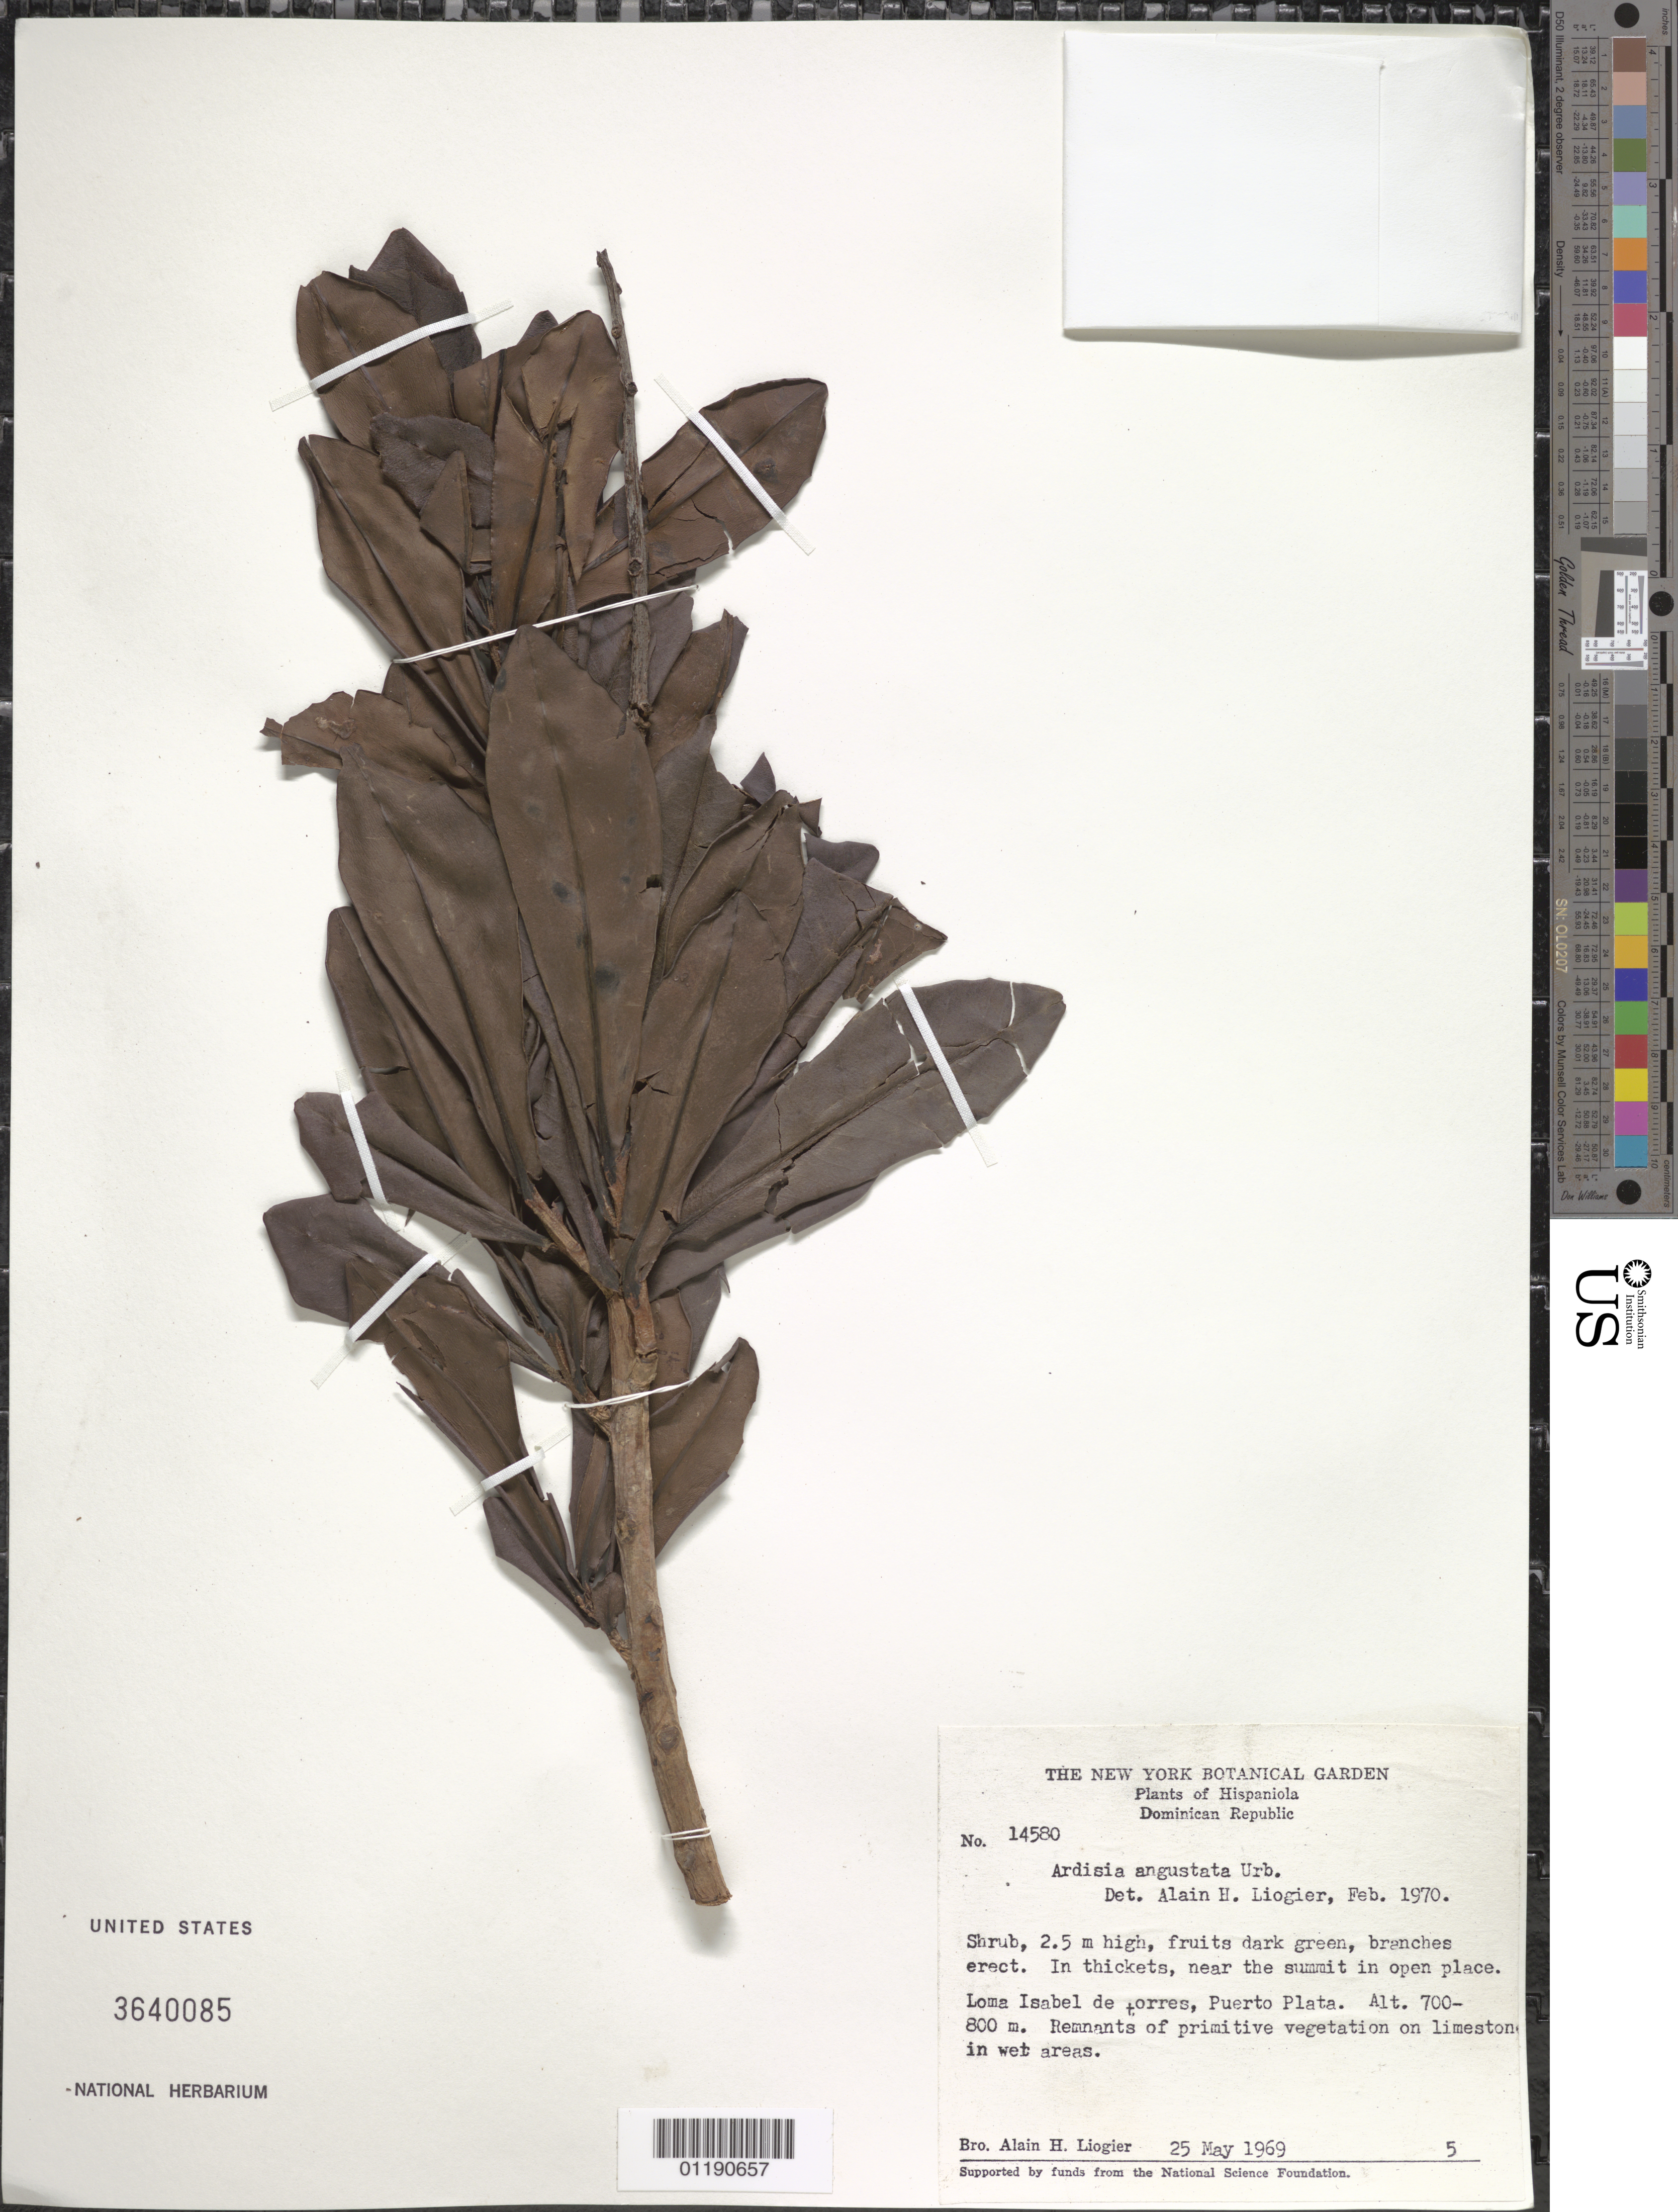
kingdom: Plantae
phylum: Tracheophyta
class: Magnoliopsida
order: Ericales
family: Primulaceae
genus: Ardisia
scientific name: Ardisia angustata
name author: Urb.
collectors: A. H. Liogier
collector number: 14580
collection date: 1969-05-25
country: Dominican Republic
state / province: Puerto Plata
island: Hispaniola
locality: Loma Isabel de Torres.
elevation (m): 700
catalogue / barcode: US 3640085